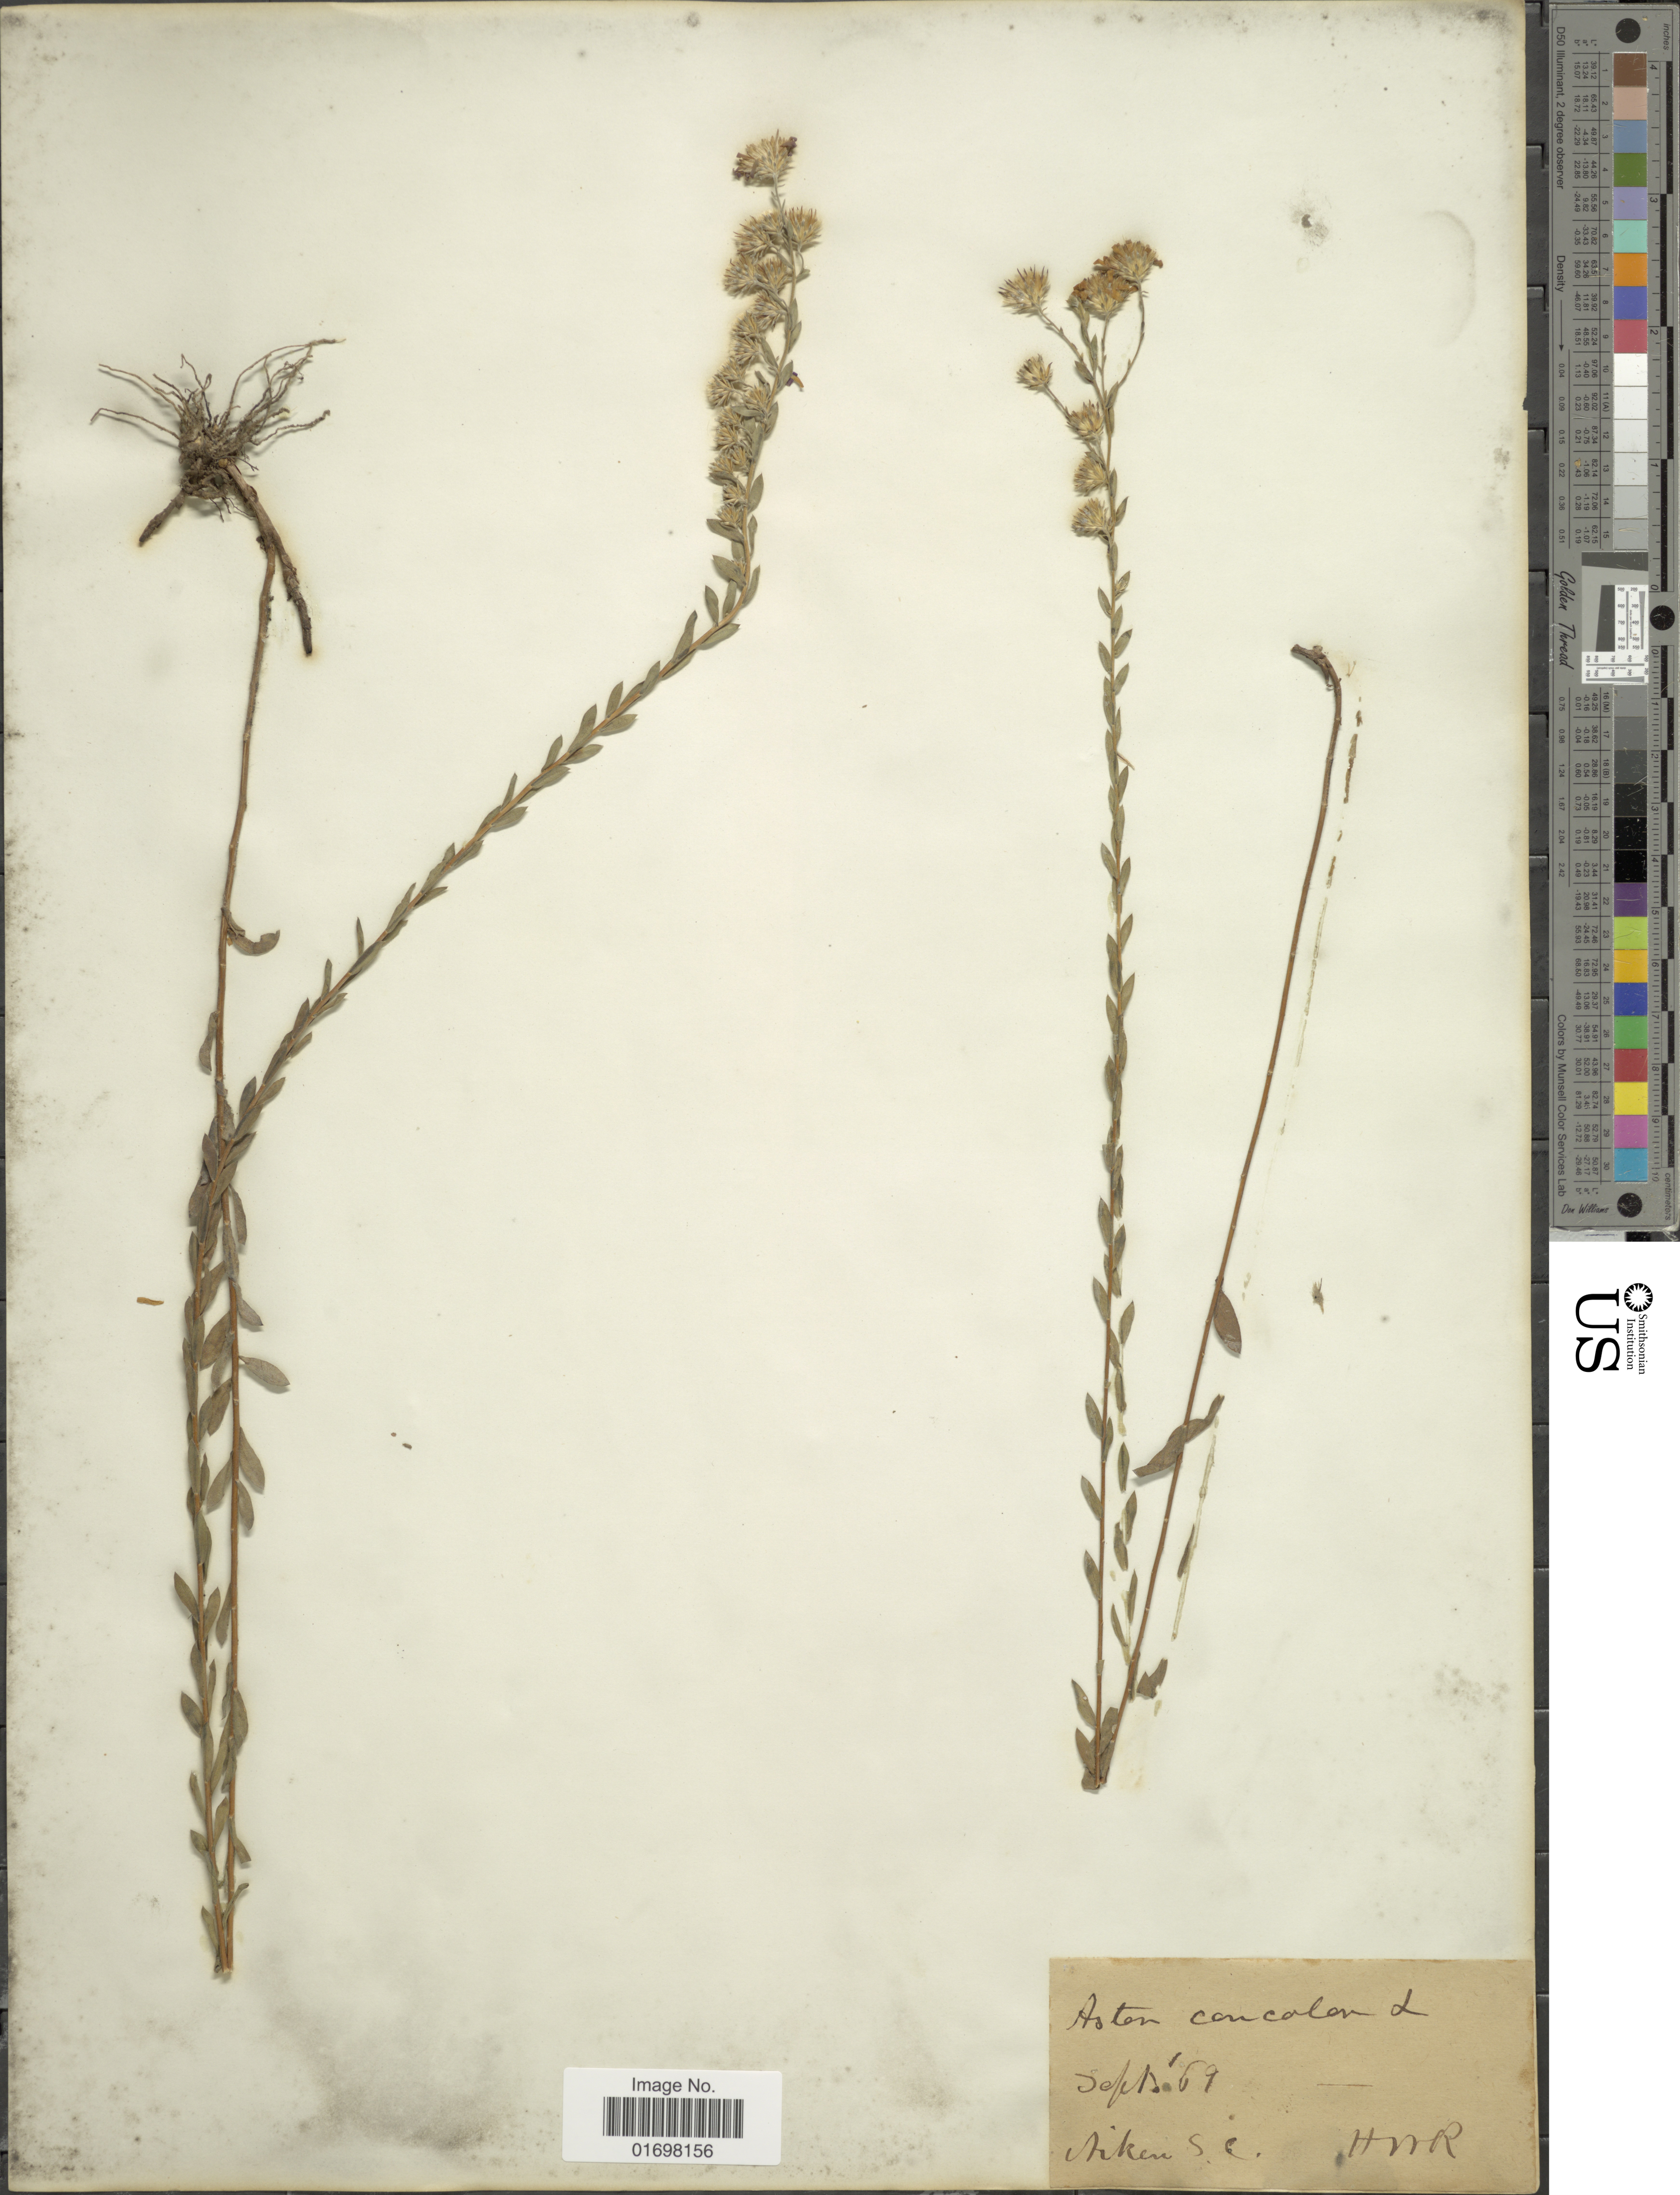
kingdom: Plantae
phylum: Tracheophyta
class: Magnoliopsida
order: Asterales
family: Asteraceae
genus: Symphyotrichum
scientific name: Symphyotrichum concolor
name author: (L.) G.L. Nesom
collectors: S. G. Aiken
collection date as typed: Transcribed d/m/y: /9/69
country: United States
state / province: South Carolina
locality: HWR.